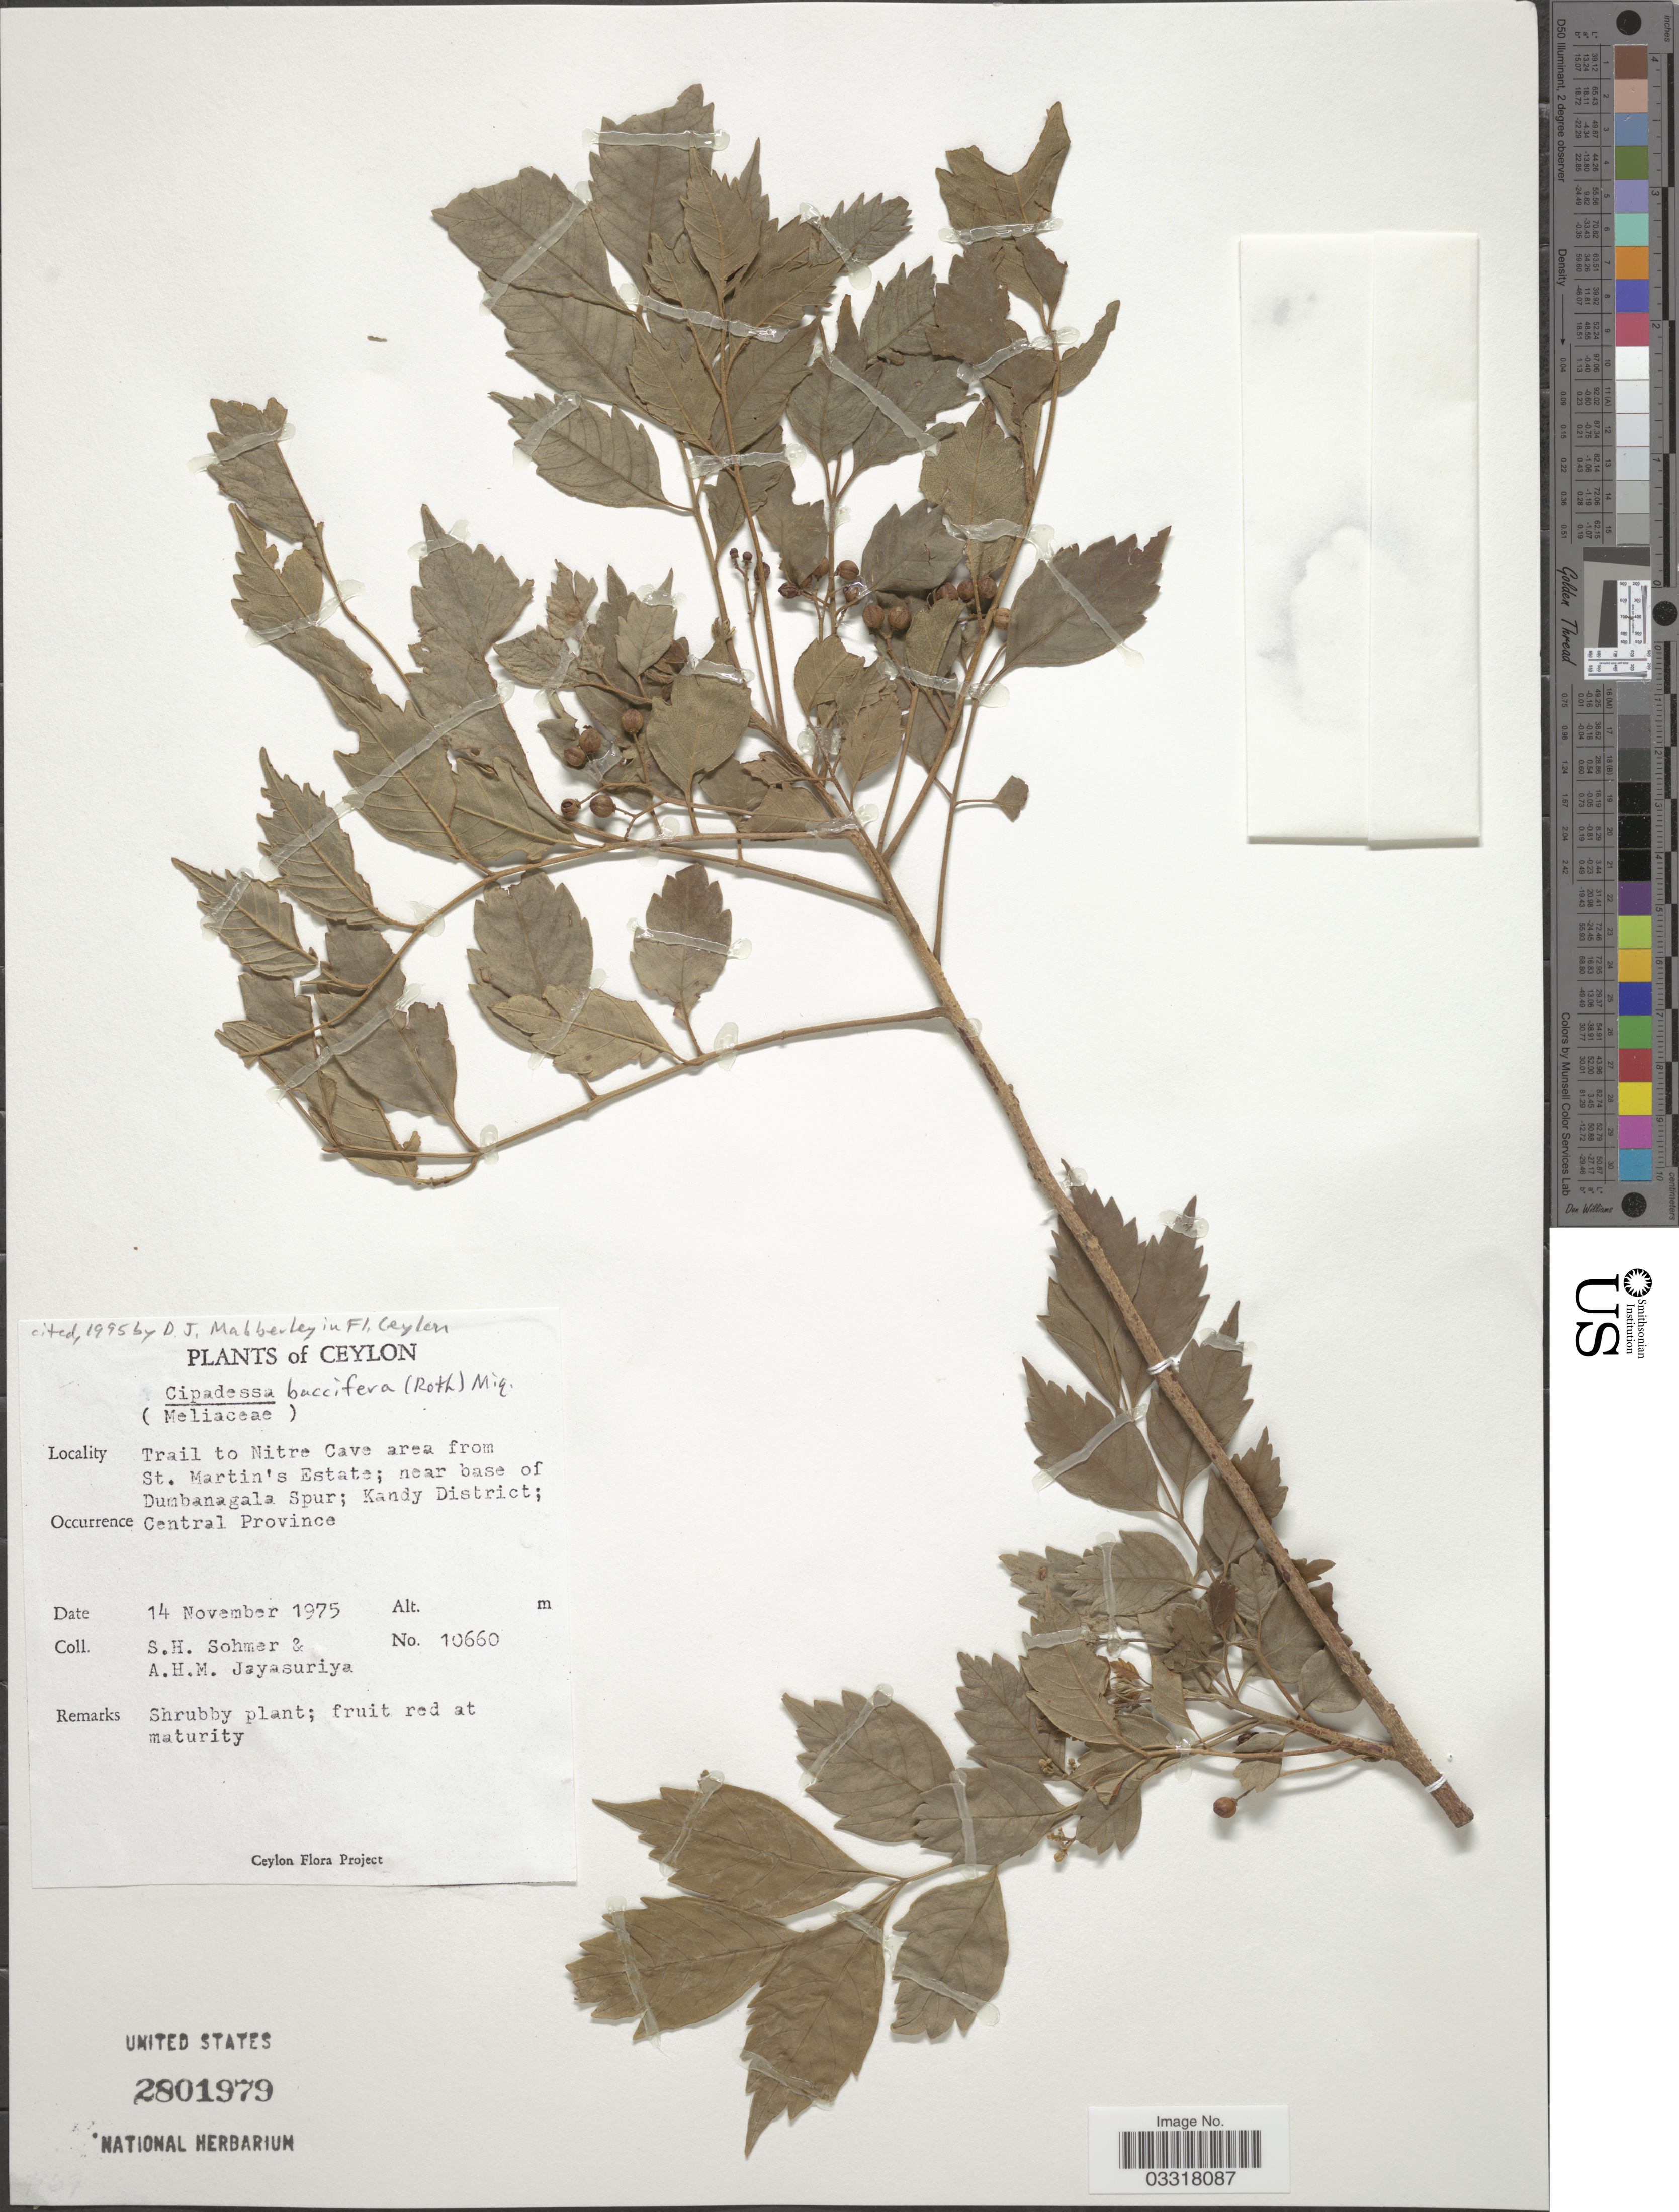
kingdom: Plantae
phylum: Tracheophyta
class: Magnoliopsida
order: Sapindales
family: Meliaceae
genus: Cipadessa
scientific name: Cipadessa baccifera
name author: Miq.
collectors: S. H. Sohmer & A. H. Jayasuriya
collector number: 10660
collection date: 1975-11-14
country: Sri Lanka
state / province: Central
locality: Ceylon. Trail to Nitre Cave area from St. Martin's Estate; near base of Dumbanagala Spur; Kandy District; Central Province.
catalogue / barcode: US 2801979